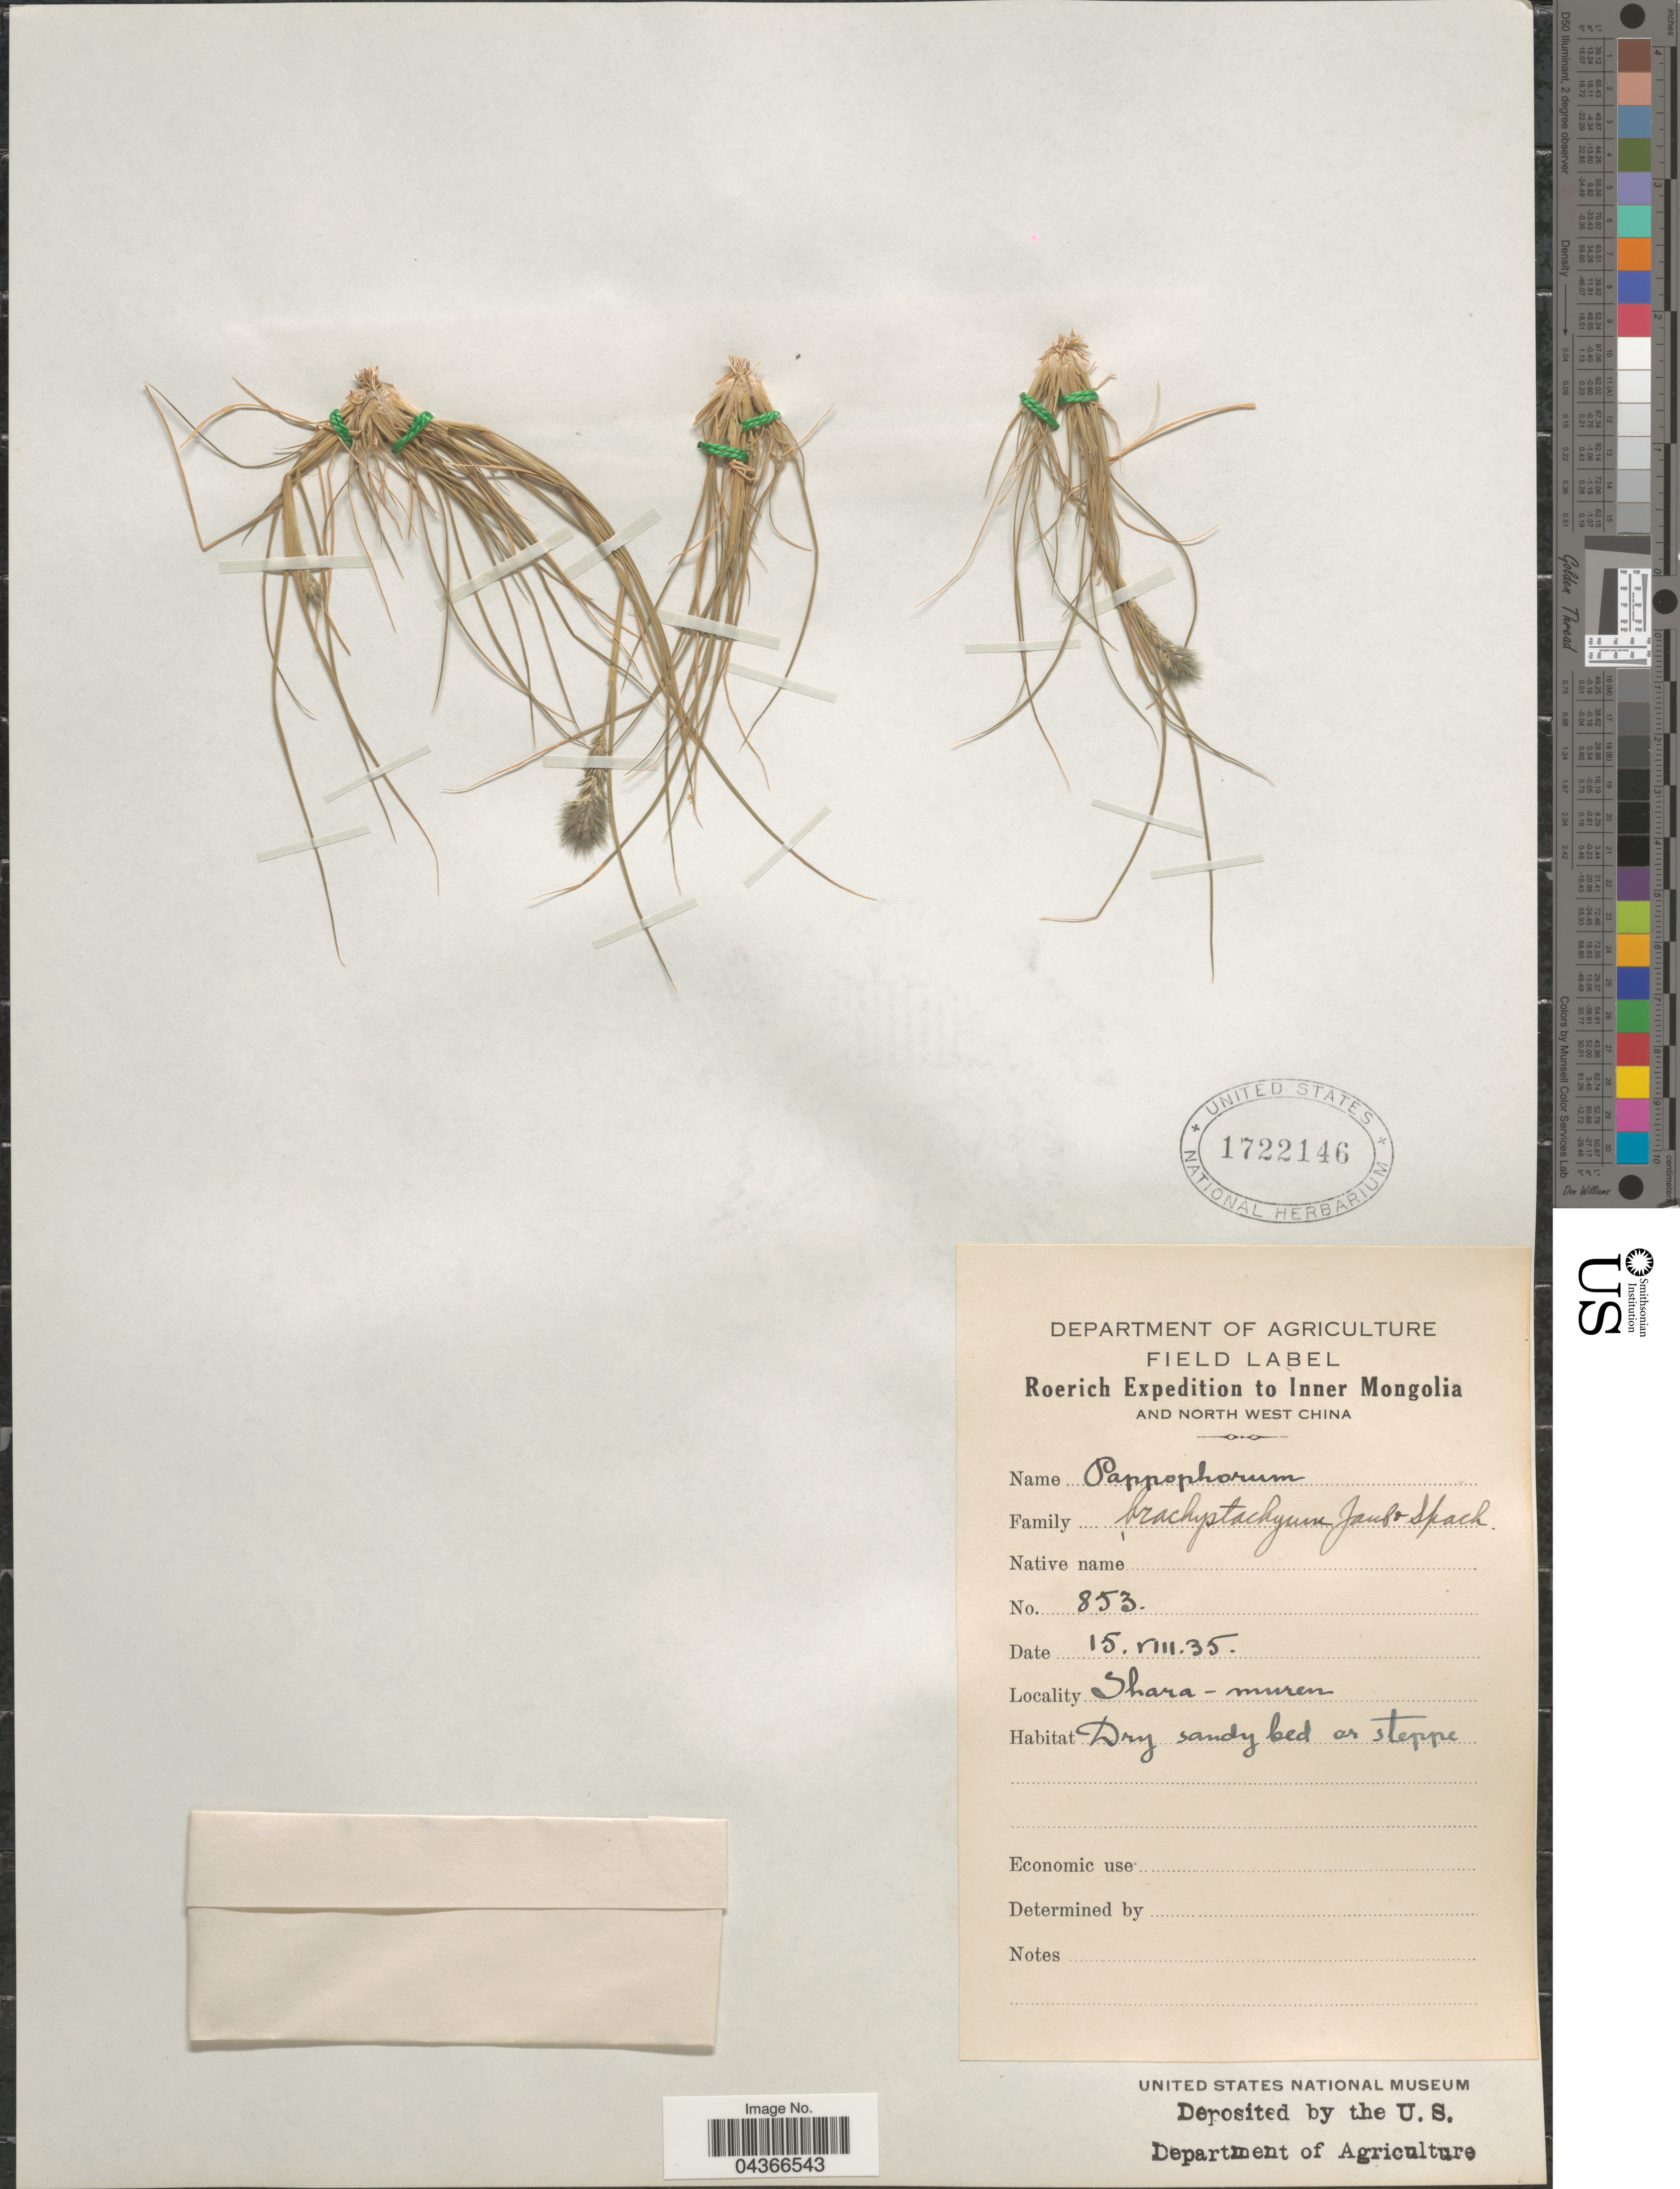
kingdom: Plantae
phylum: Tracheophyta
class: Liliopsida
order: Poales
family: Poaceae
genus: Enneapogon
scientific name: Enneapogon desvauxii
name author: P. Beauv.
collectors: Roerich Expedition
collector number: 853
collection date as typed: Transcribed d/m/y: 15/7/35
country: China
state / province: Nei Monggol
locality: Inner Mongolia and North West China. Shara-muren.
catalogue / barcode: US 1722146